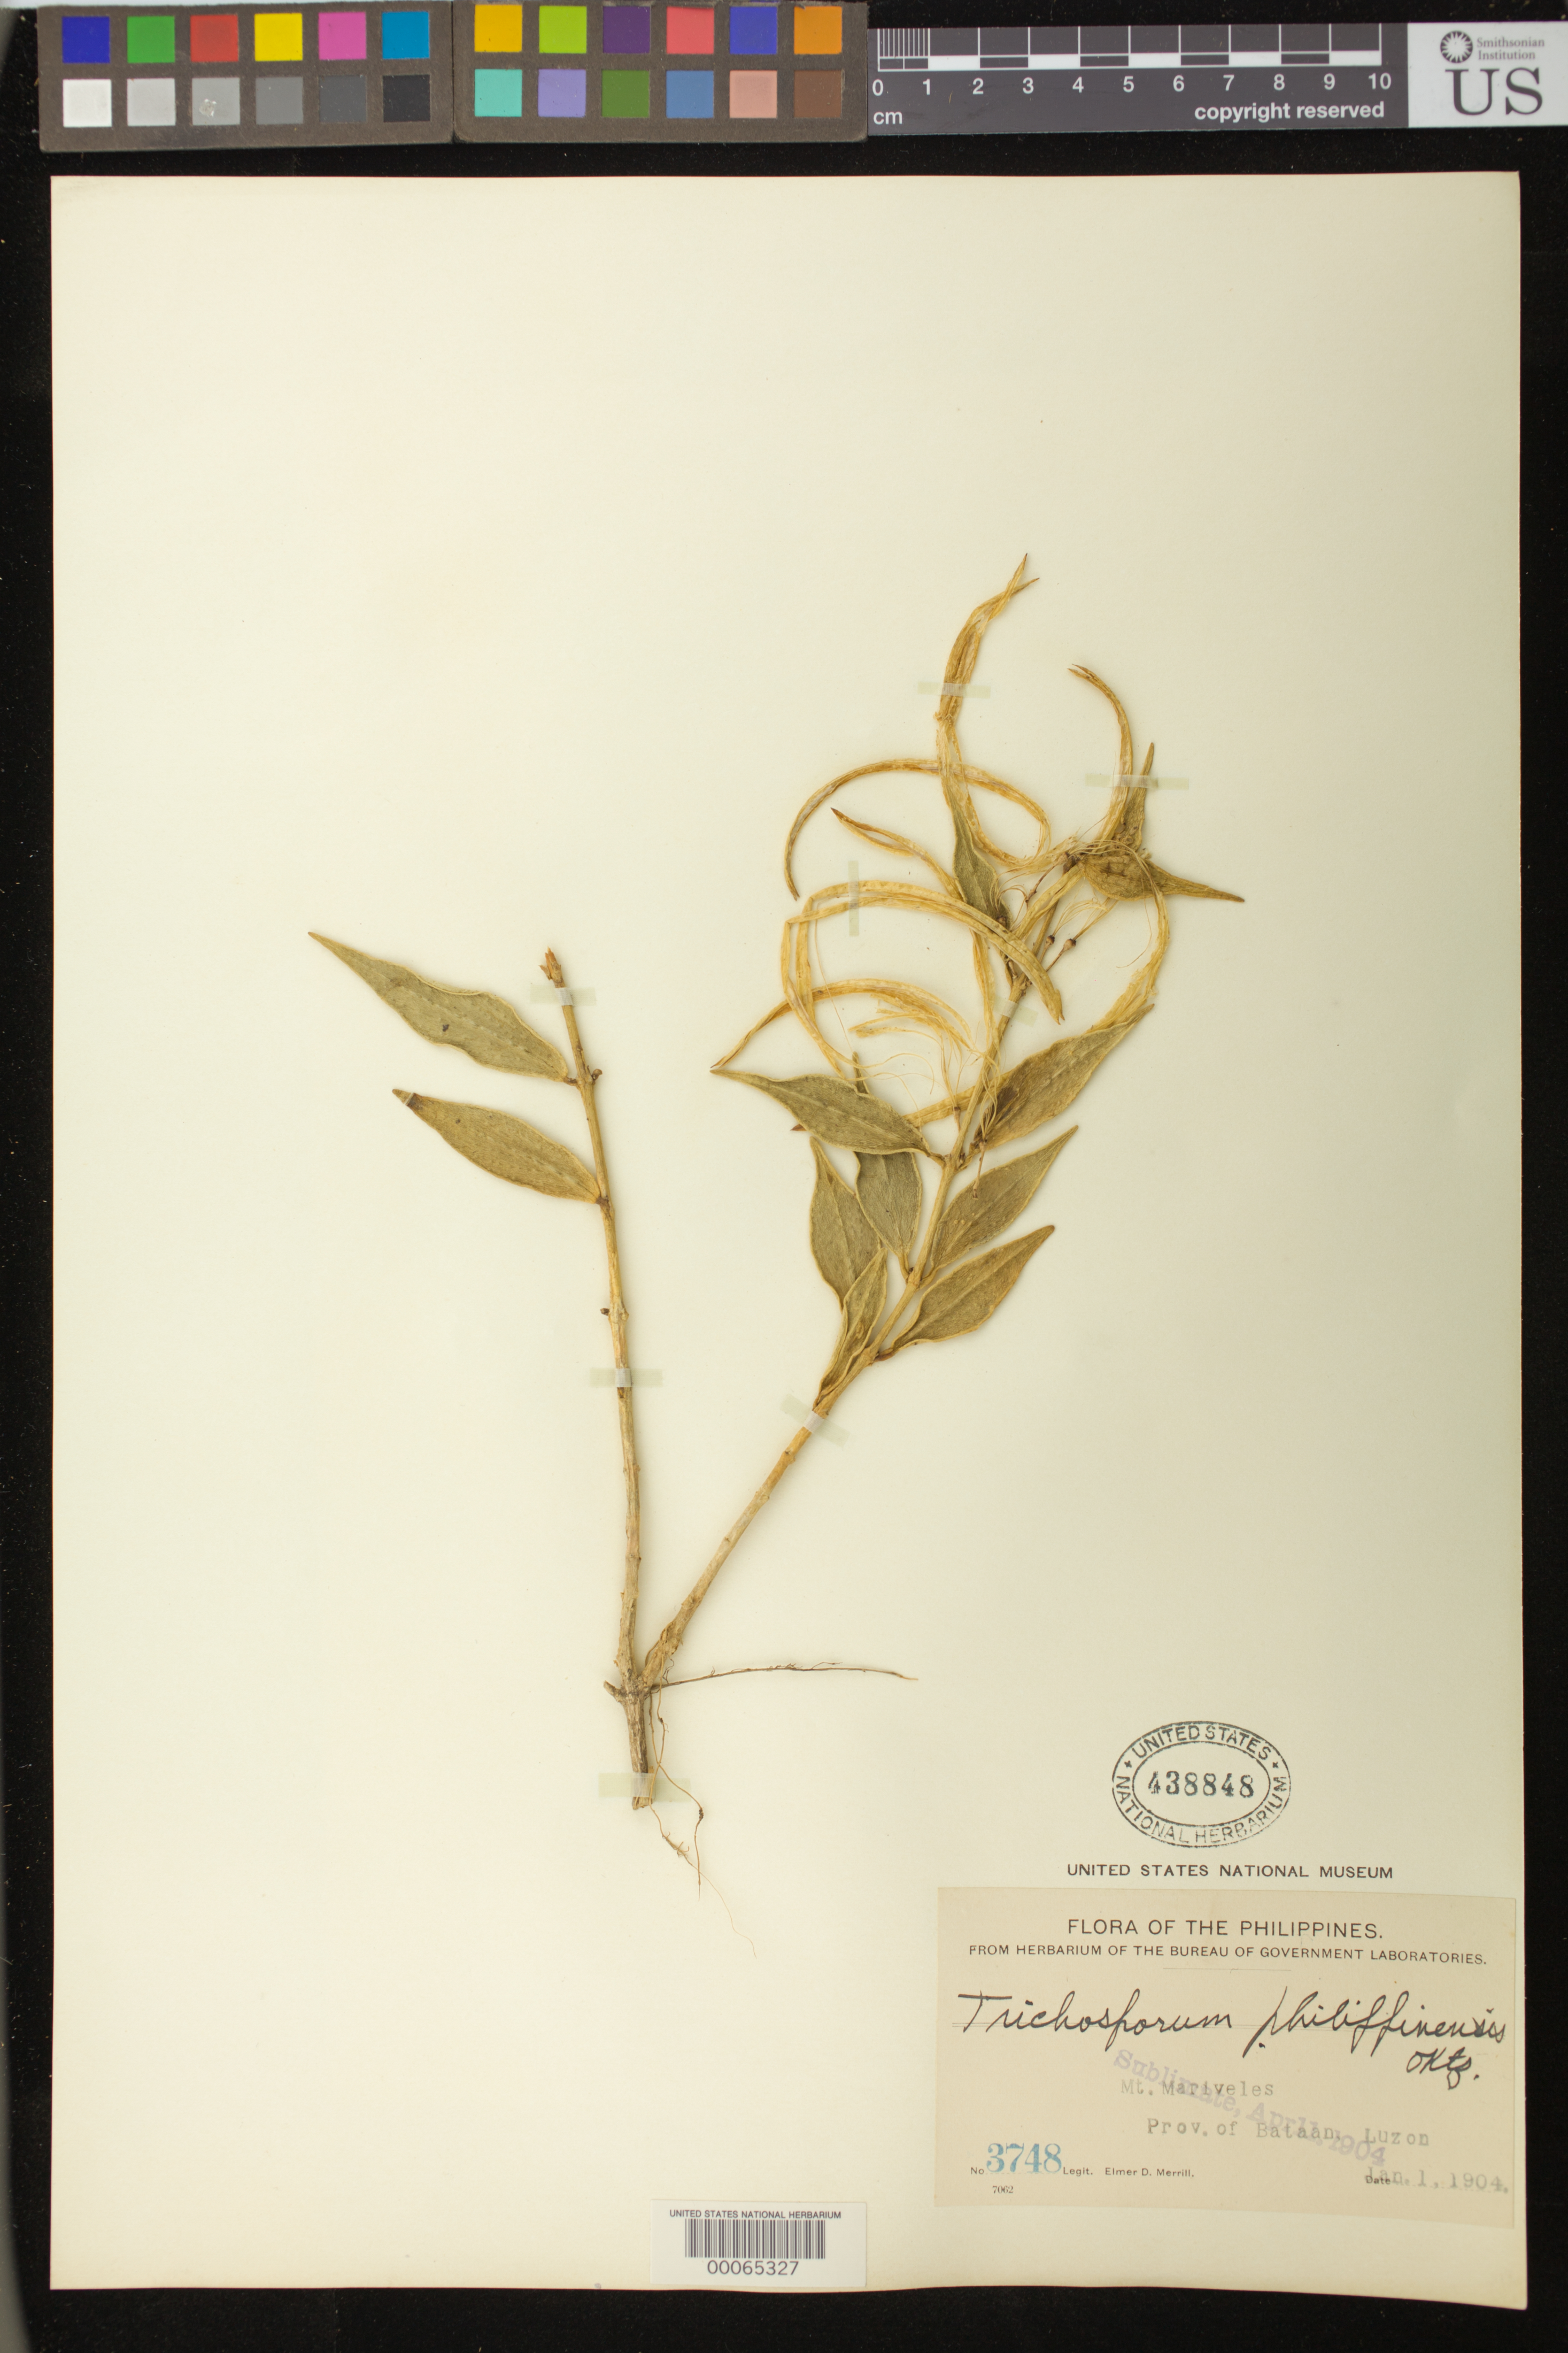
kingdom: Plantae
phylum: Tracheophyta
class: Magnoliopsida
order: Lamiales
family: Gesneriaceae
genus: Trichosporum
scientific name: Trichosporum philippinense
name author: (C.B. Clarke) Kuntze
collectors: E. D. Merrill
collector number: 3748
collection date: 1904-01-01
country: Philippines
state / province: Central Luzon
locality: Mt. Mariveles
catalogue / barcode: US 438848